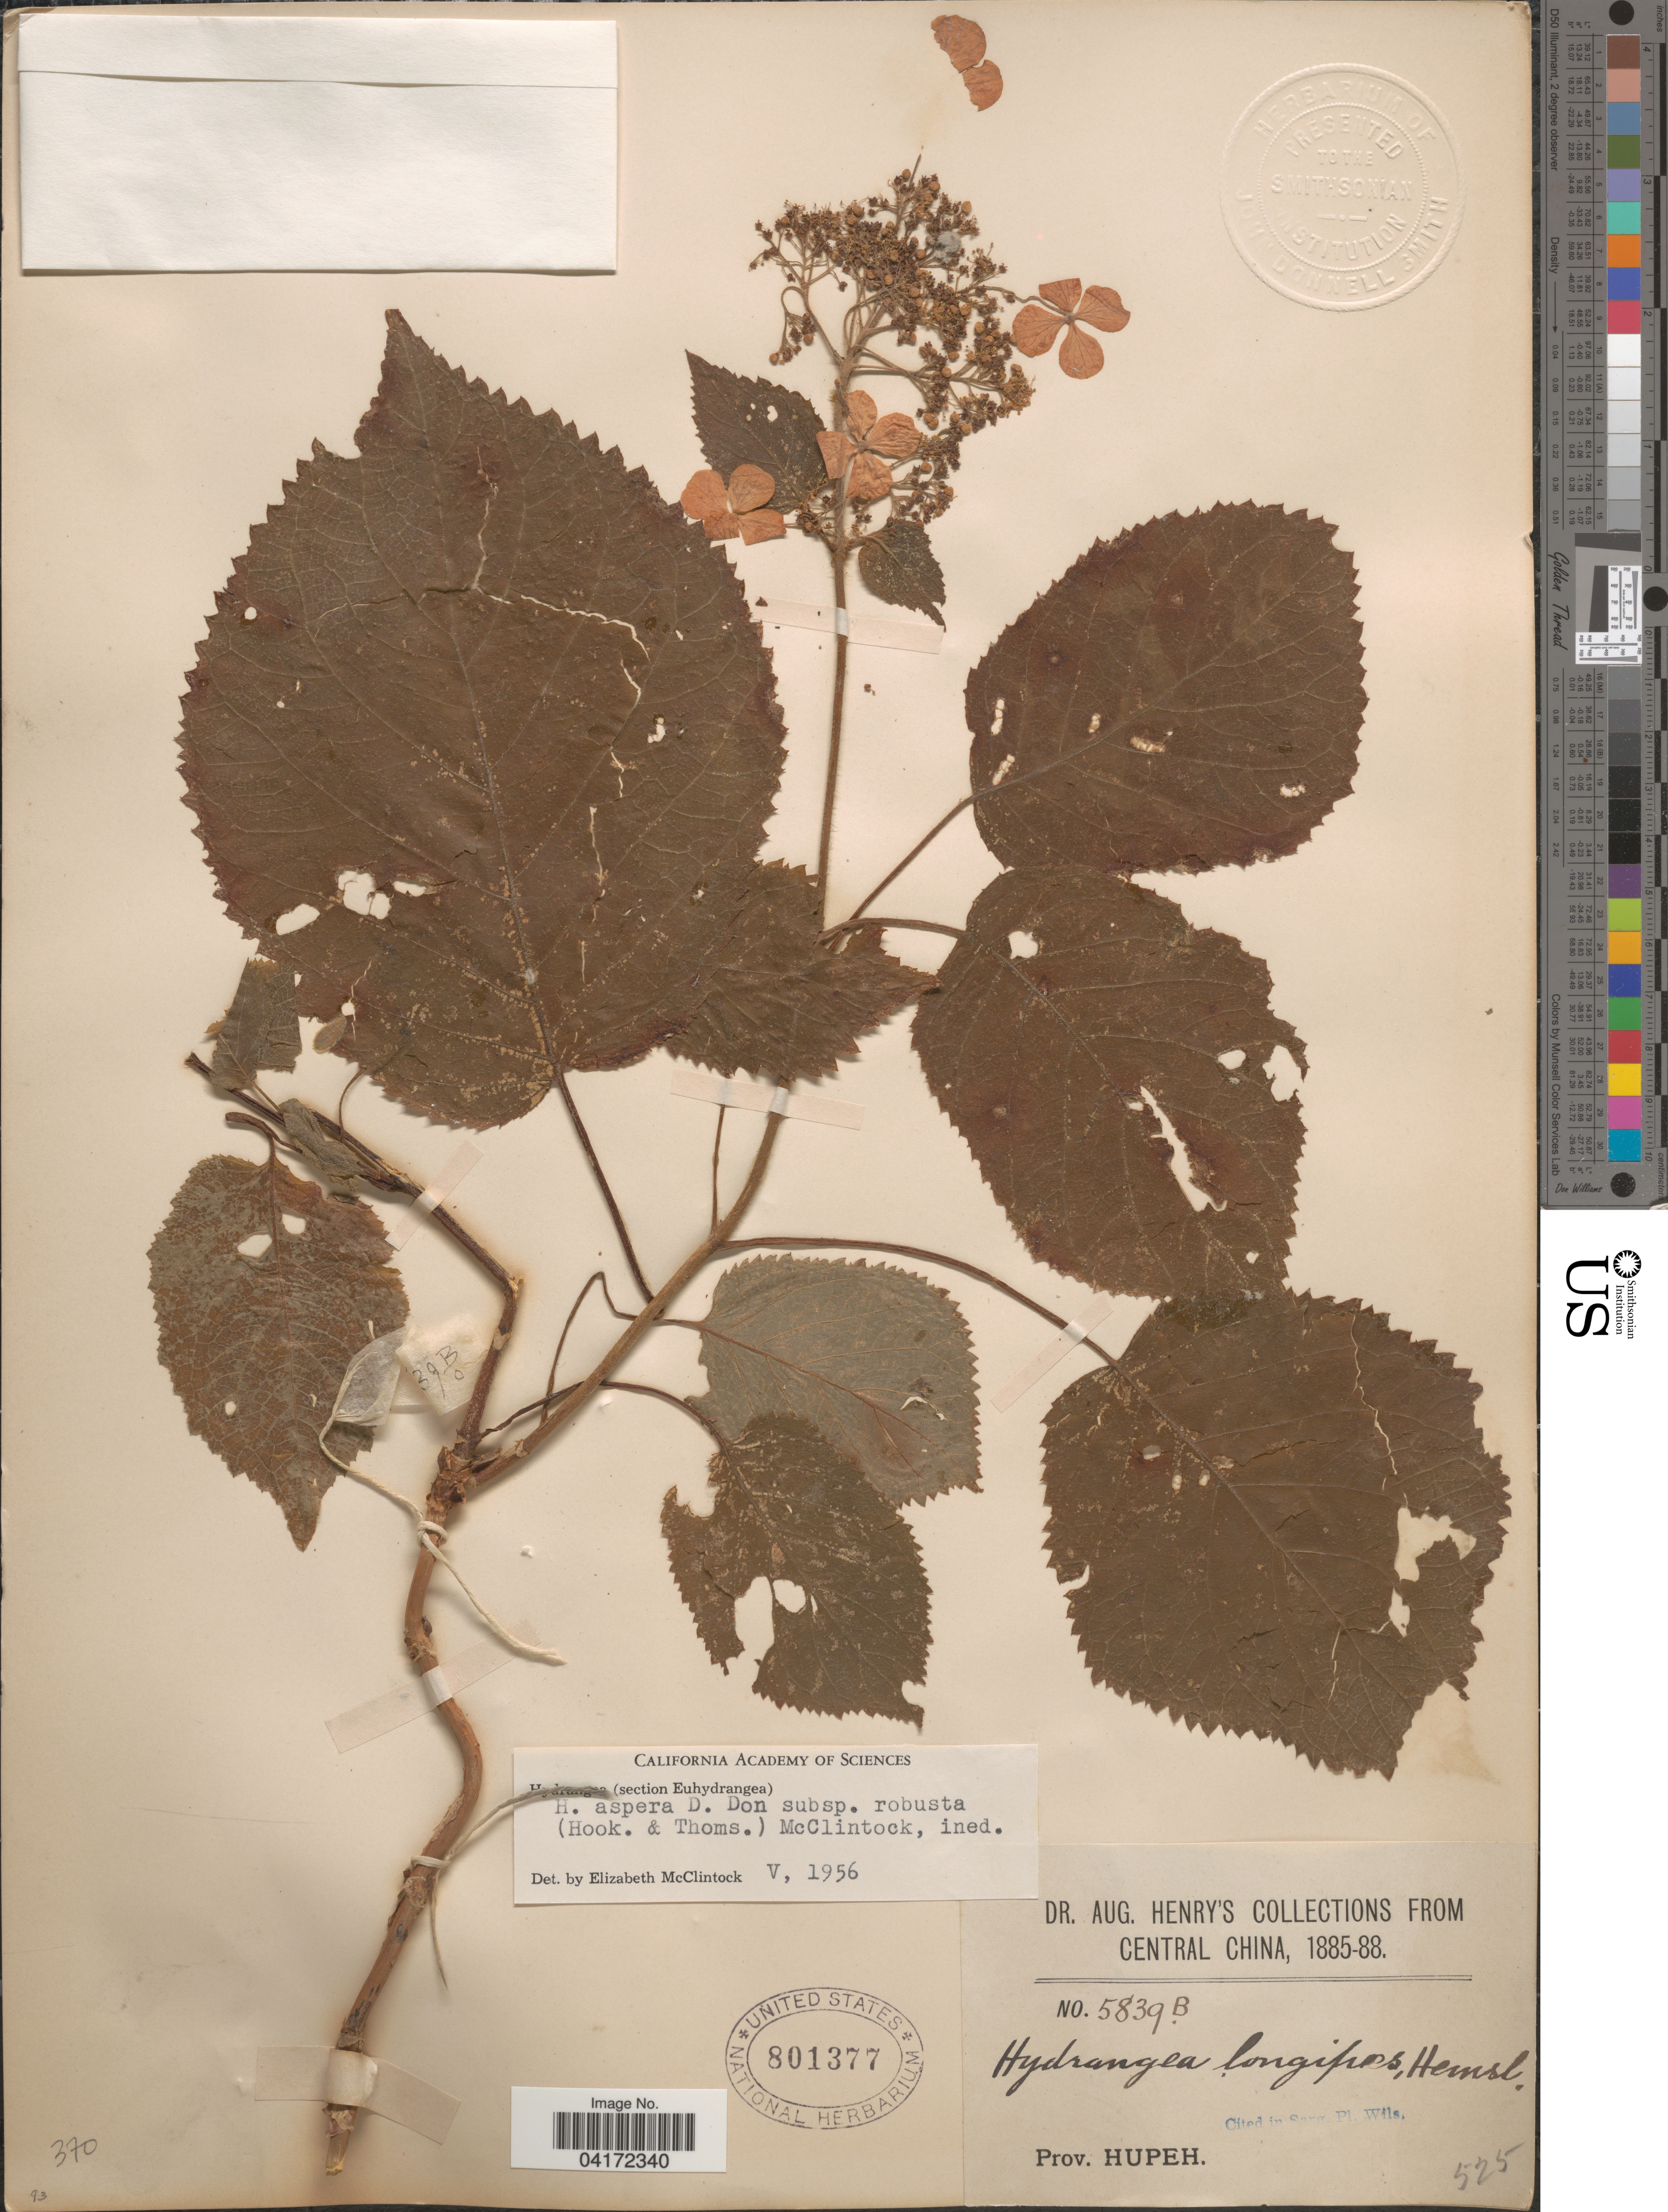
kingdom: Plantae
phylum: Tracheophyta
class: Magnoliopsida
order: Cornales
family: Hydrangeaceae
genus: Hydrangea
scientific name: Hydrangea aspera subsp. robusta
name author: (Hook. f. & Thomson) E. M. McClint.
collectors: A. Henry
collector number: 5839B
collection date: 1885/1888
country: China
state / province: Hubei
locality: Central China. Prov. Hupeh.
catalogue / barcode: US 801377